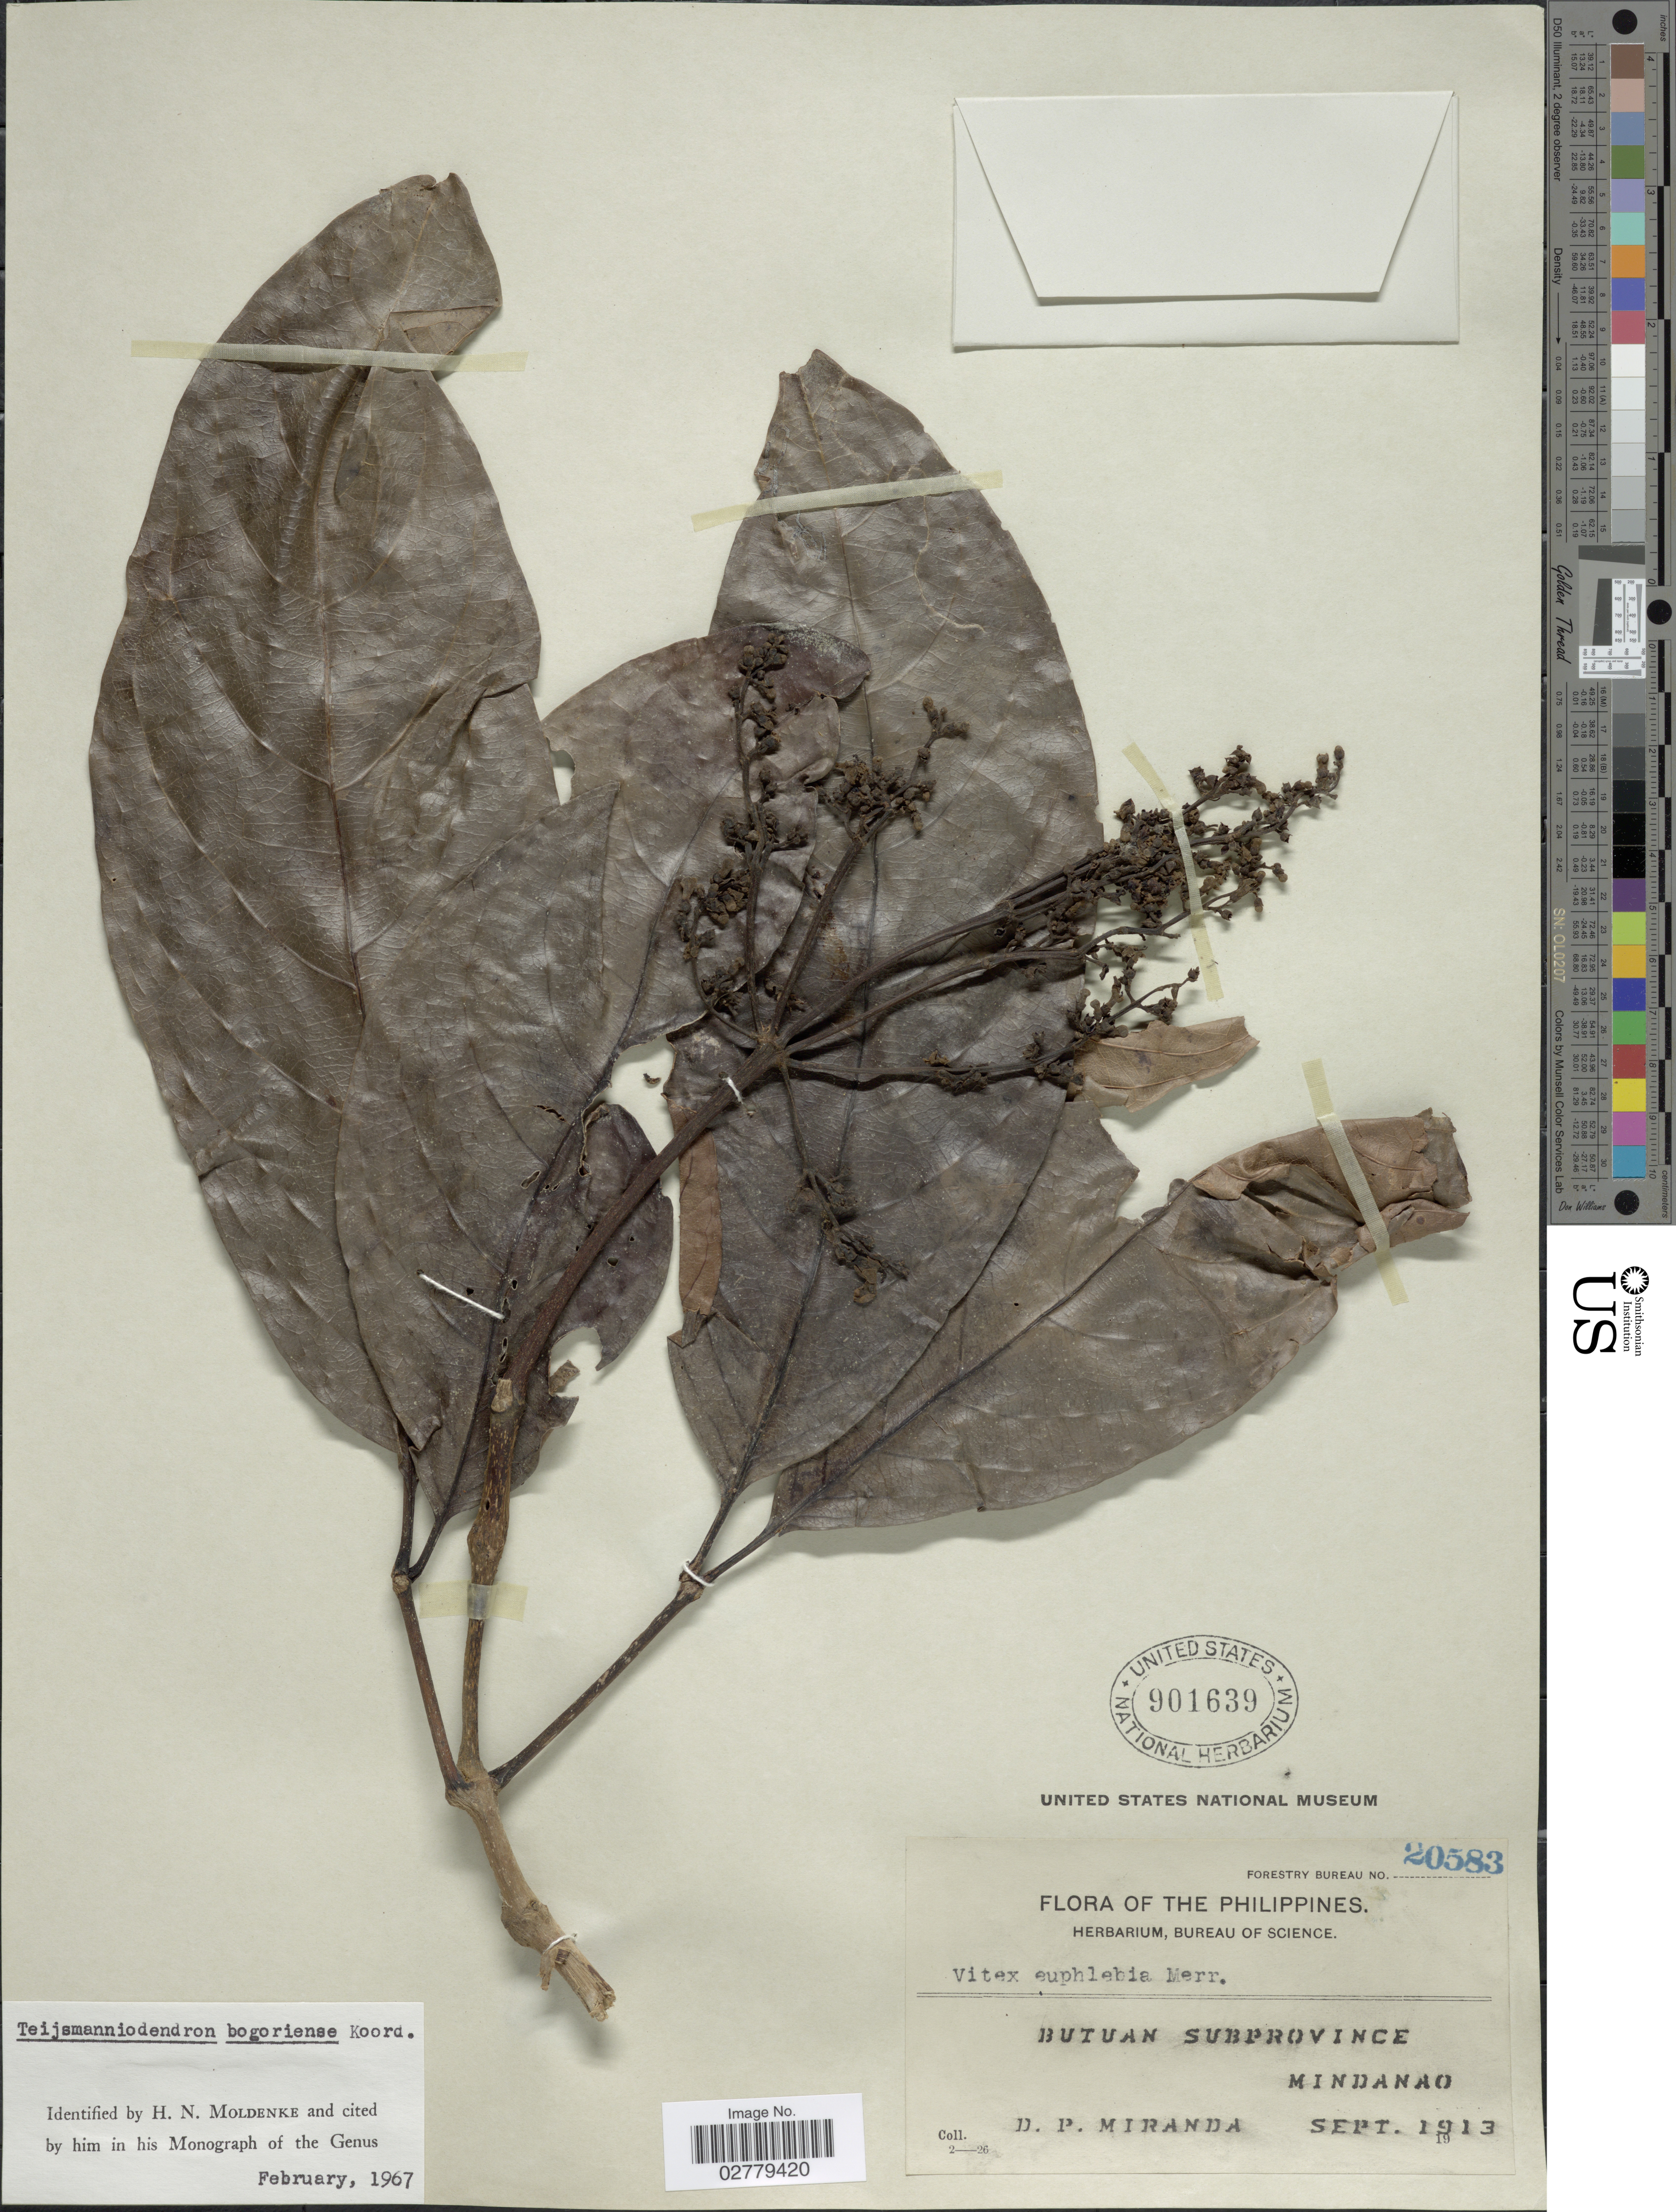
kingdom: Plantae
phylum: Tracheophyta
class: Magnoliopsida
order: Lamiales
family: Lamiaceae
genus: Teijsmanniodendron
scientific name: Teijsmanniodendron bogoriense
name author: Koord.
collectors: D. P. Miranda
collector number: Forestry Bureau 20583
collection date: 1913-09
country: Philippines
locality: Butuan Subprovince Mindanao.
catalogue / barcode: US 901639